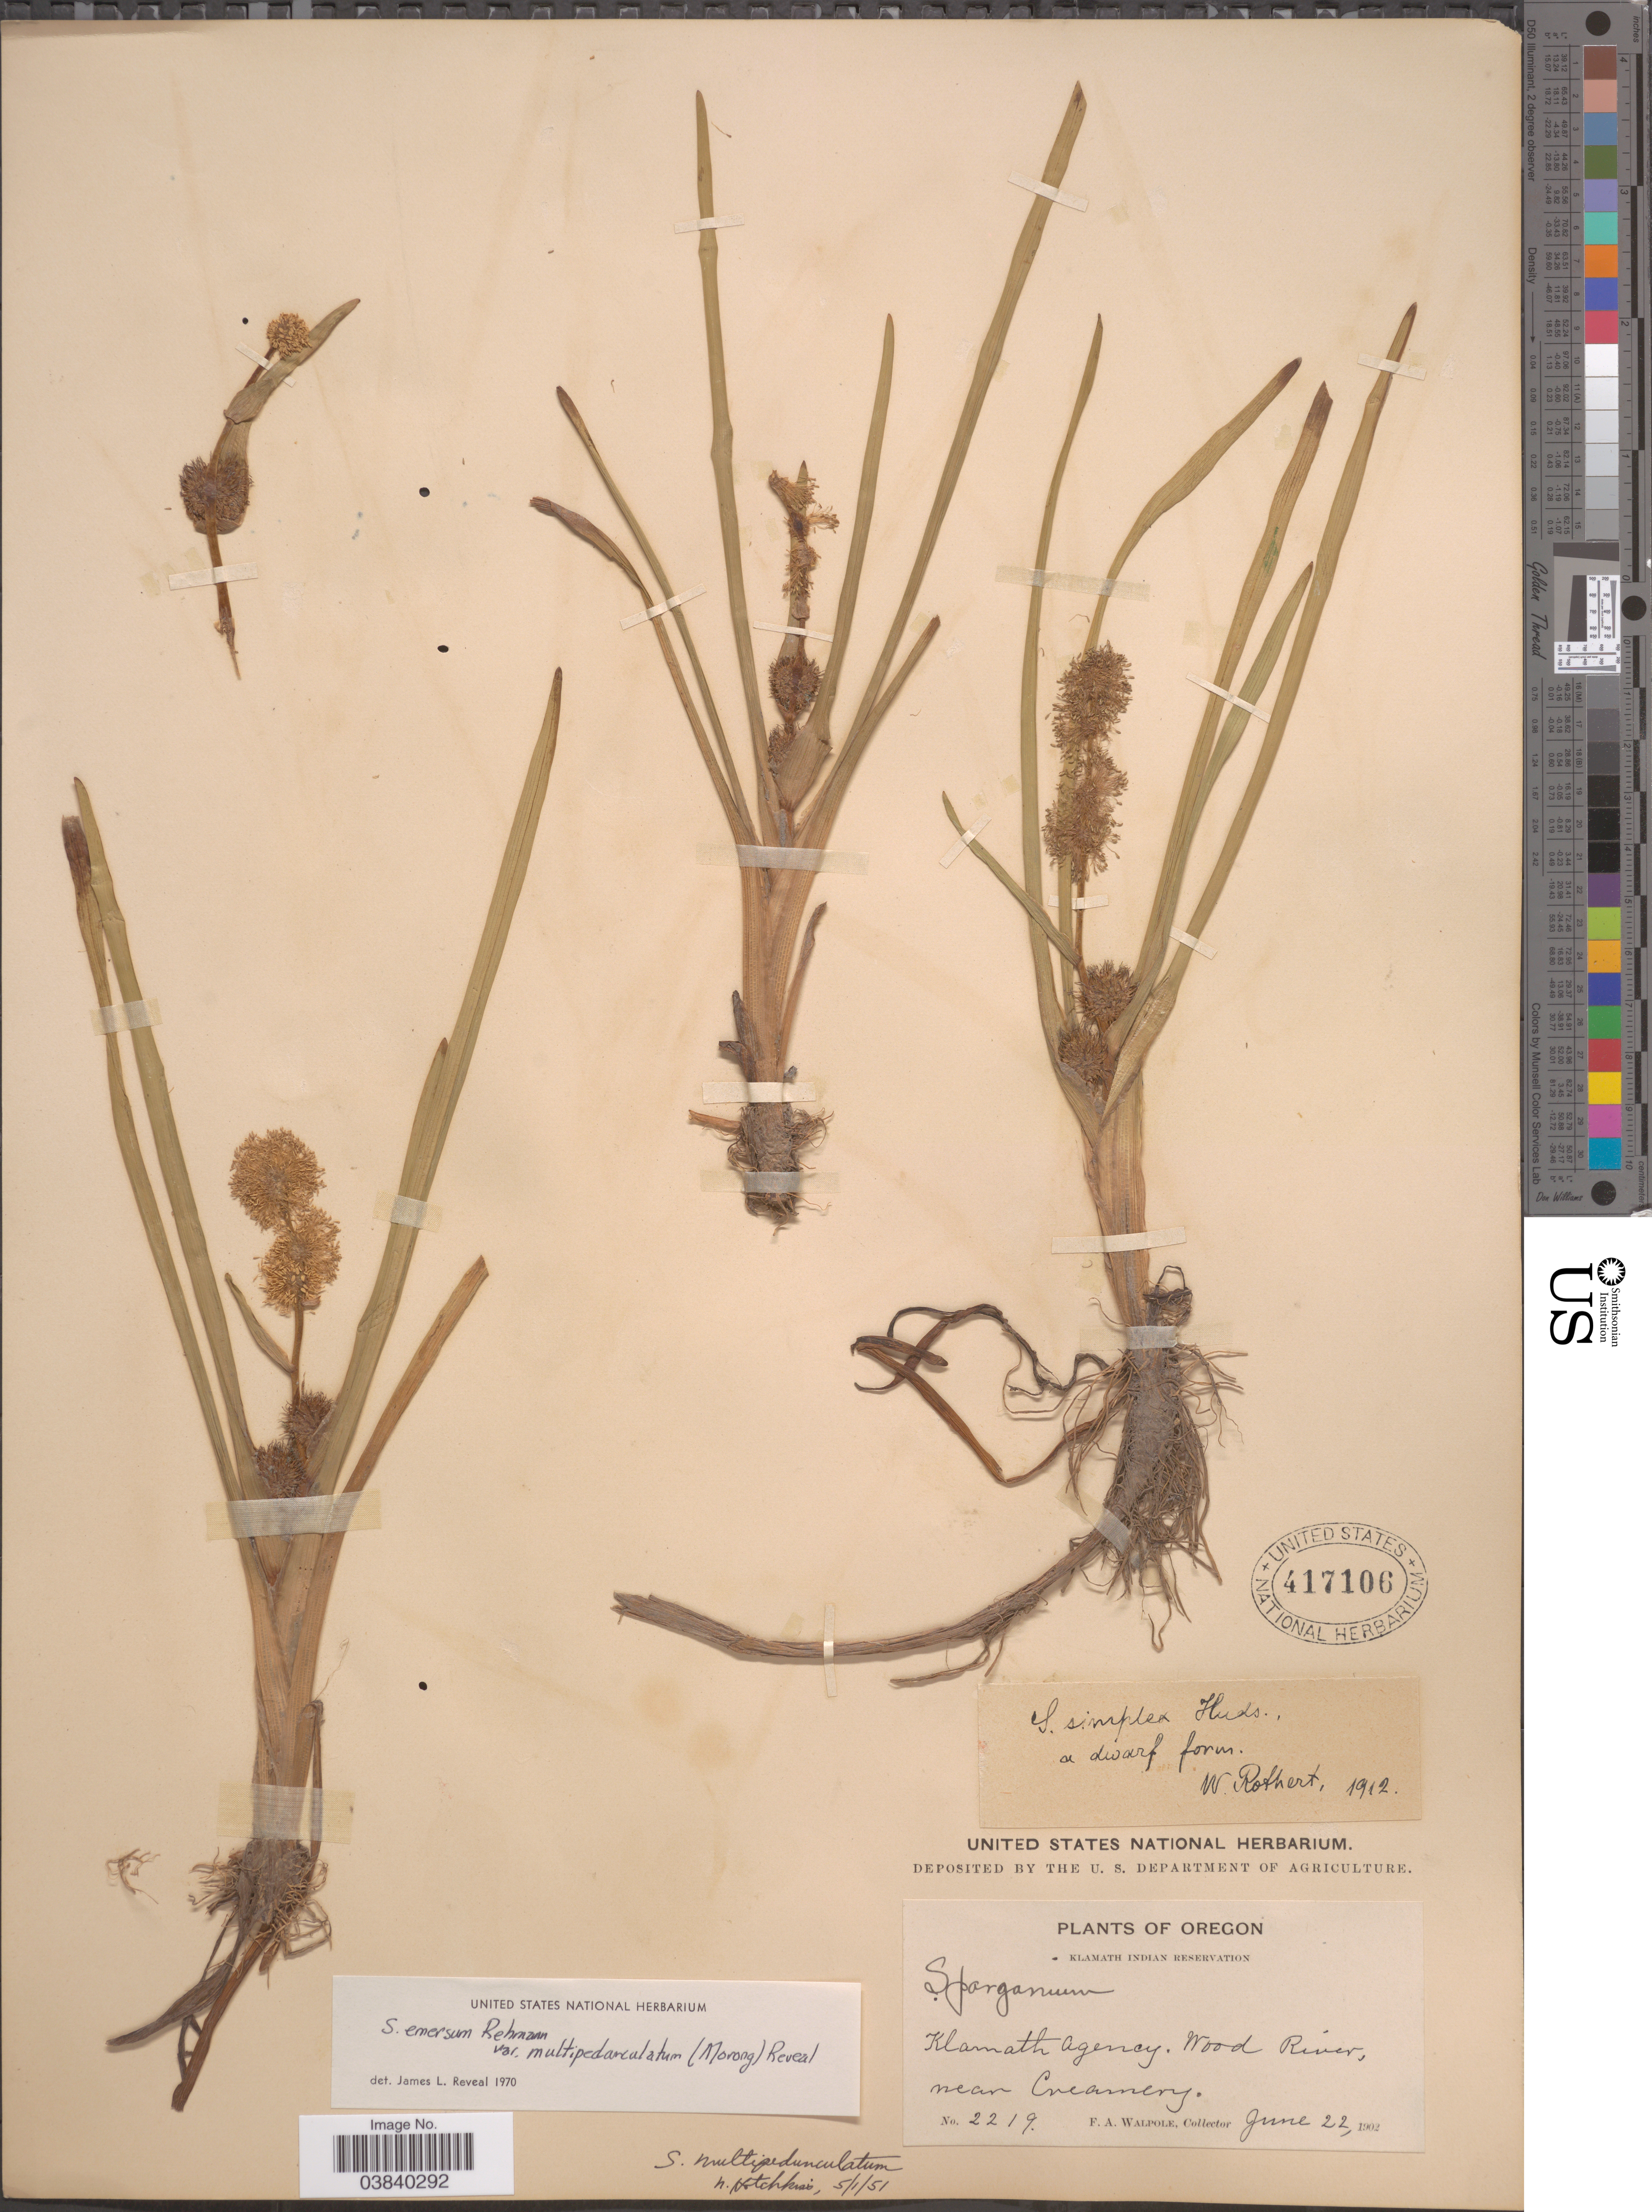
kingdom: Plantae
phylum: Tracheophyta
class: Liliopsida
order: Poales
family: Typhaceae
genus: Sparganium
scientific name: Sparganium emersum var. multipedunculatum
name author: (Morong) Reveal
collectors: F. Walpole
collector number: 2219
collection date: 1902-06-22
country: United States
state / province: Oregon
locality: Klamath Indian Reservation. Klamath Agency, Wood River, near Creamery.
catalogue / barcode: US 417106